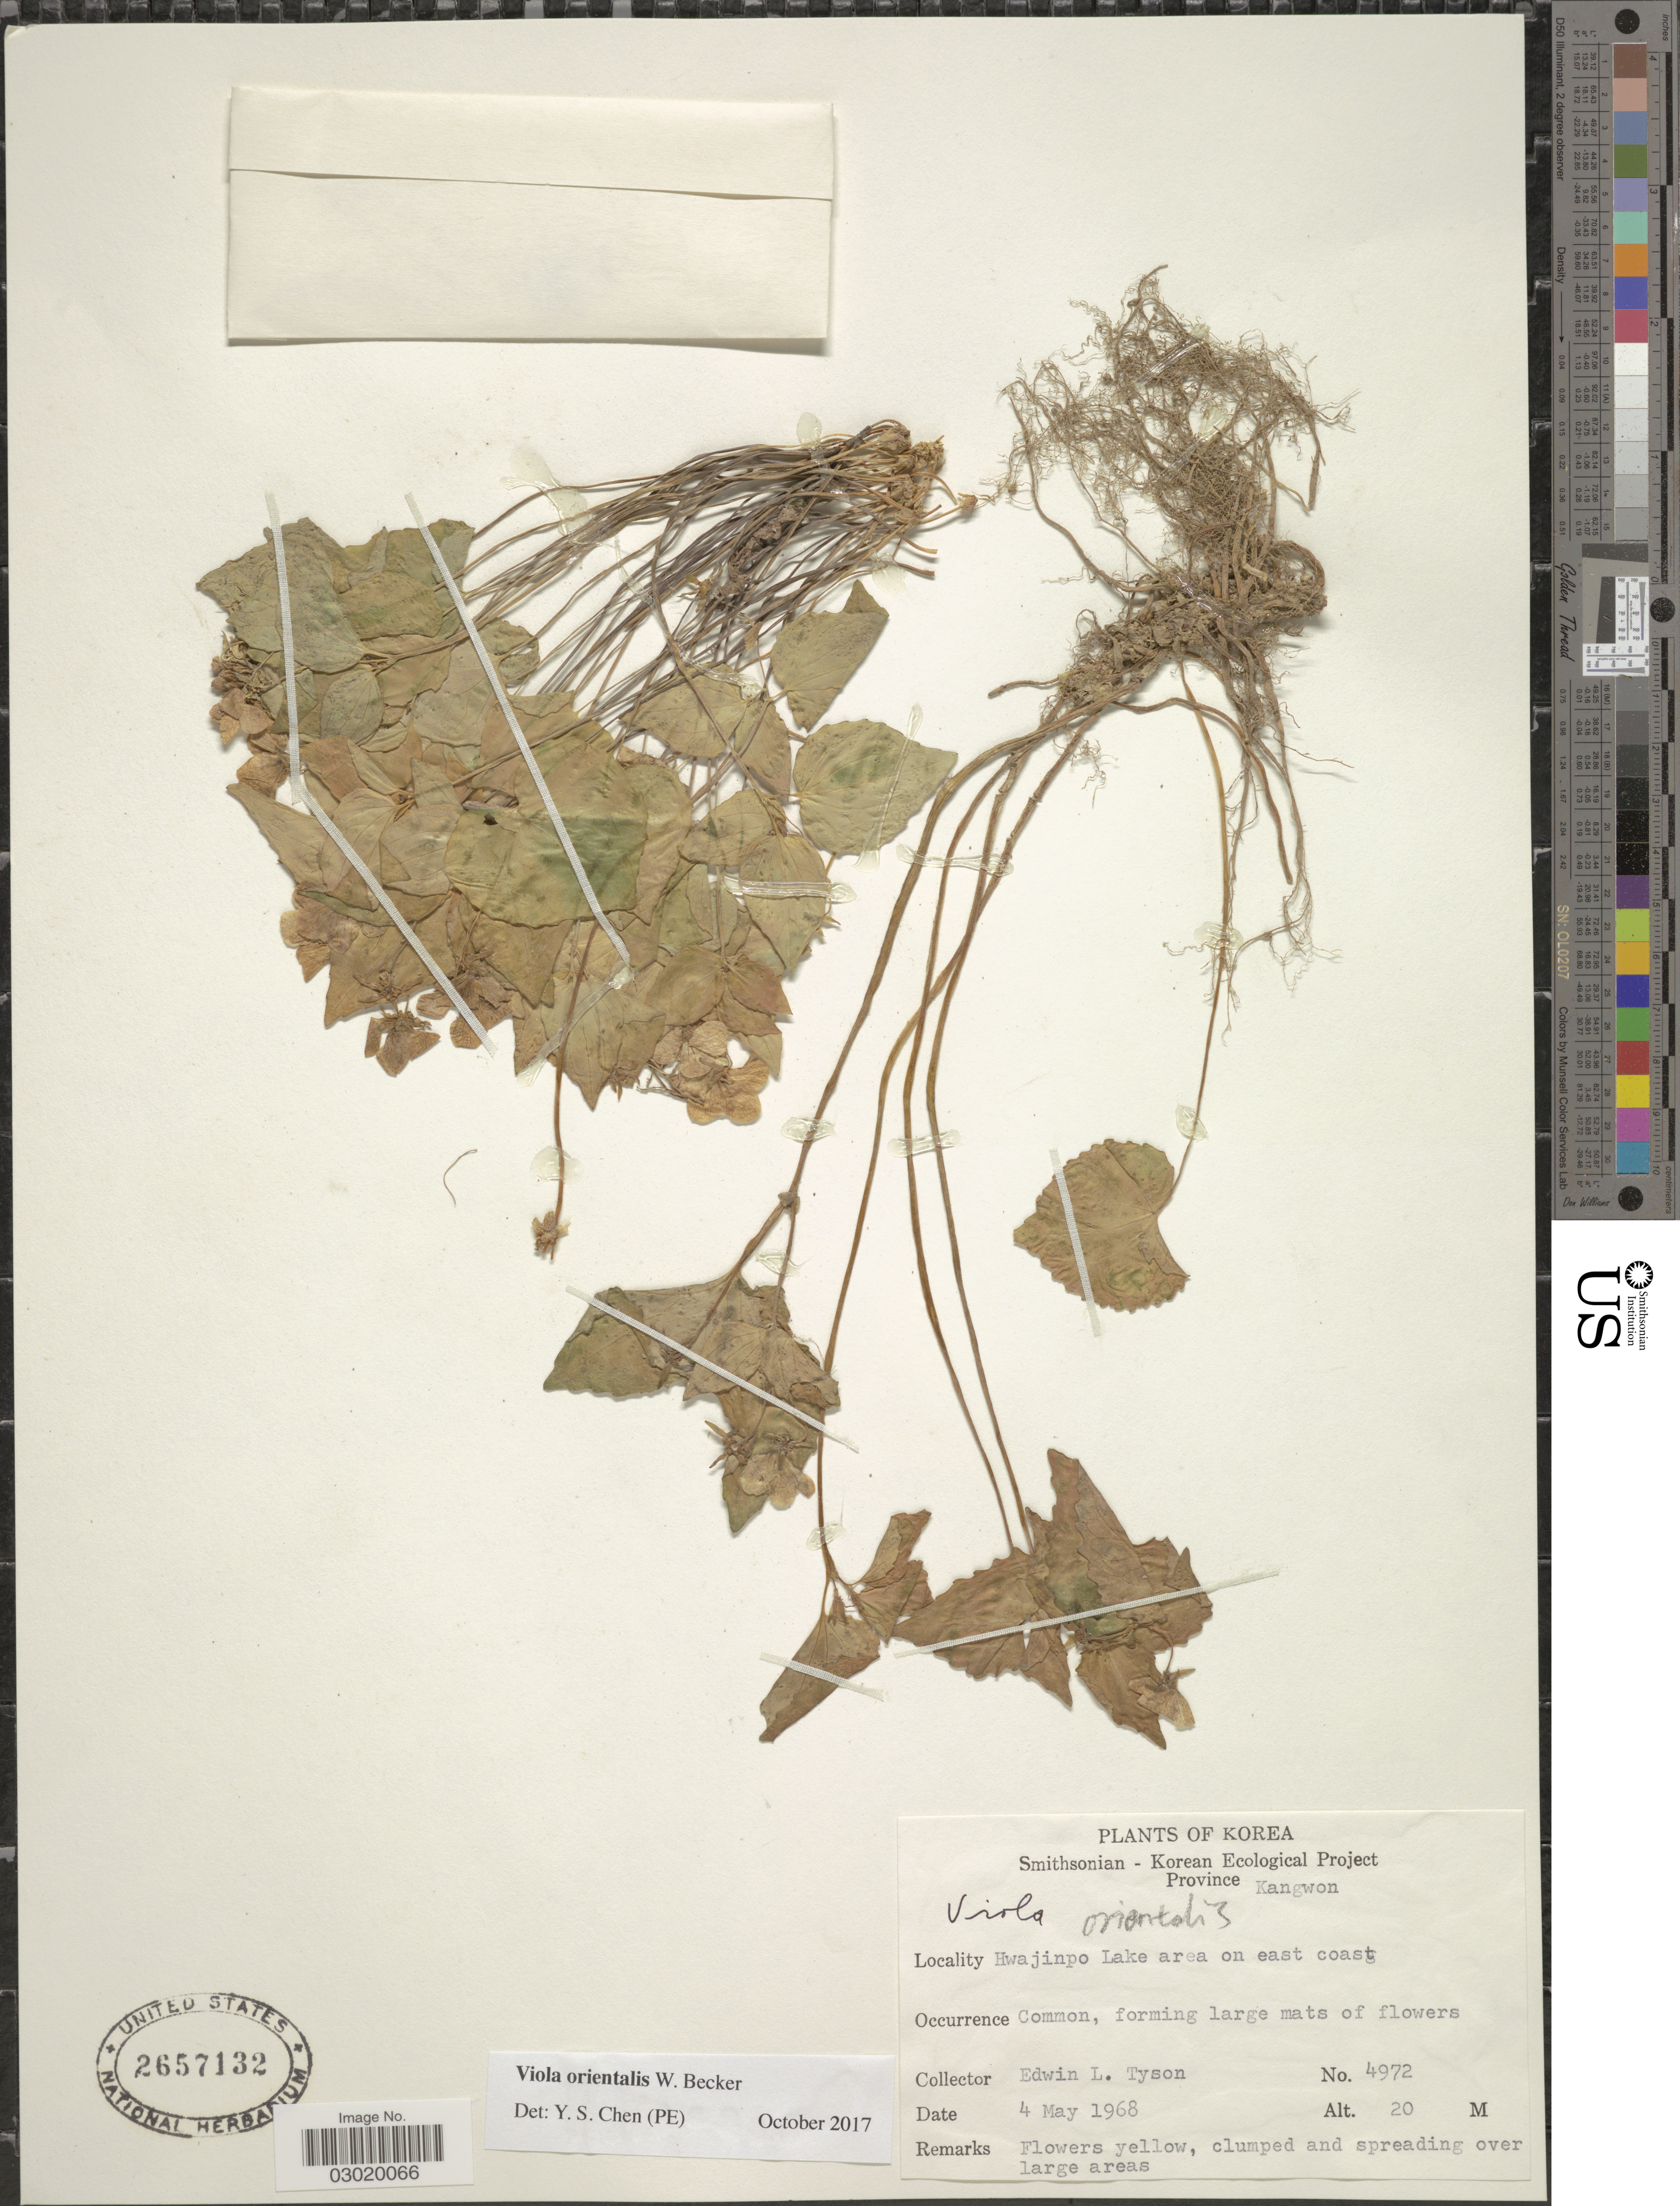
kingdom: Plantae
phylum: Tracheophyta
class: Magnoliopsida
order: Malpighiales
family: Violaceae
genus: Viola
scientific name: Viola orientalis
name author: W. Becker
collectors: E. L. Tyson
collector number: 4972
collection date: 1968-05-04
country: North Korea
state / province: Kangwon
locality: Province Kangwon. Hwajinpo Lake area on east coast.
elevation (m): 20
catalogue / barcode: US 2657132